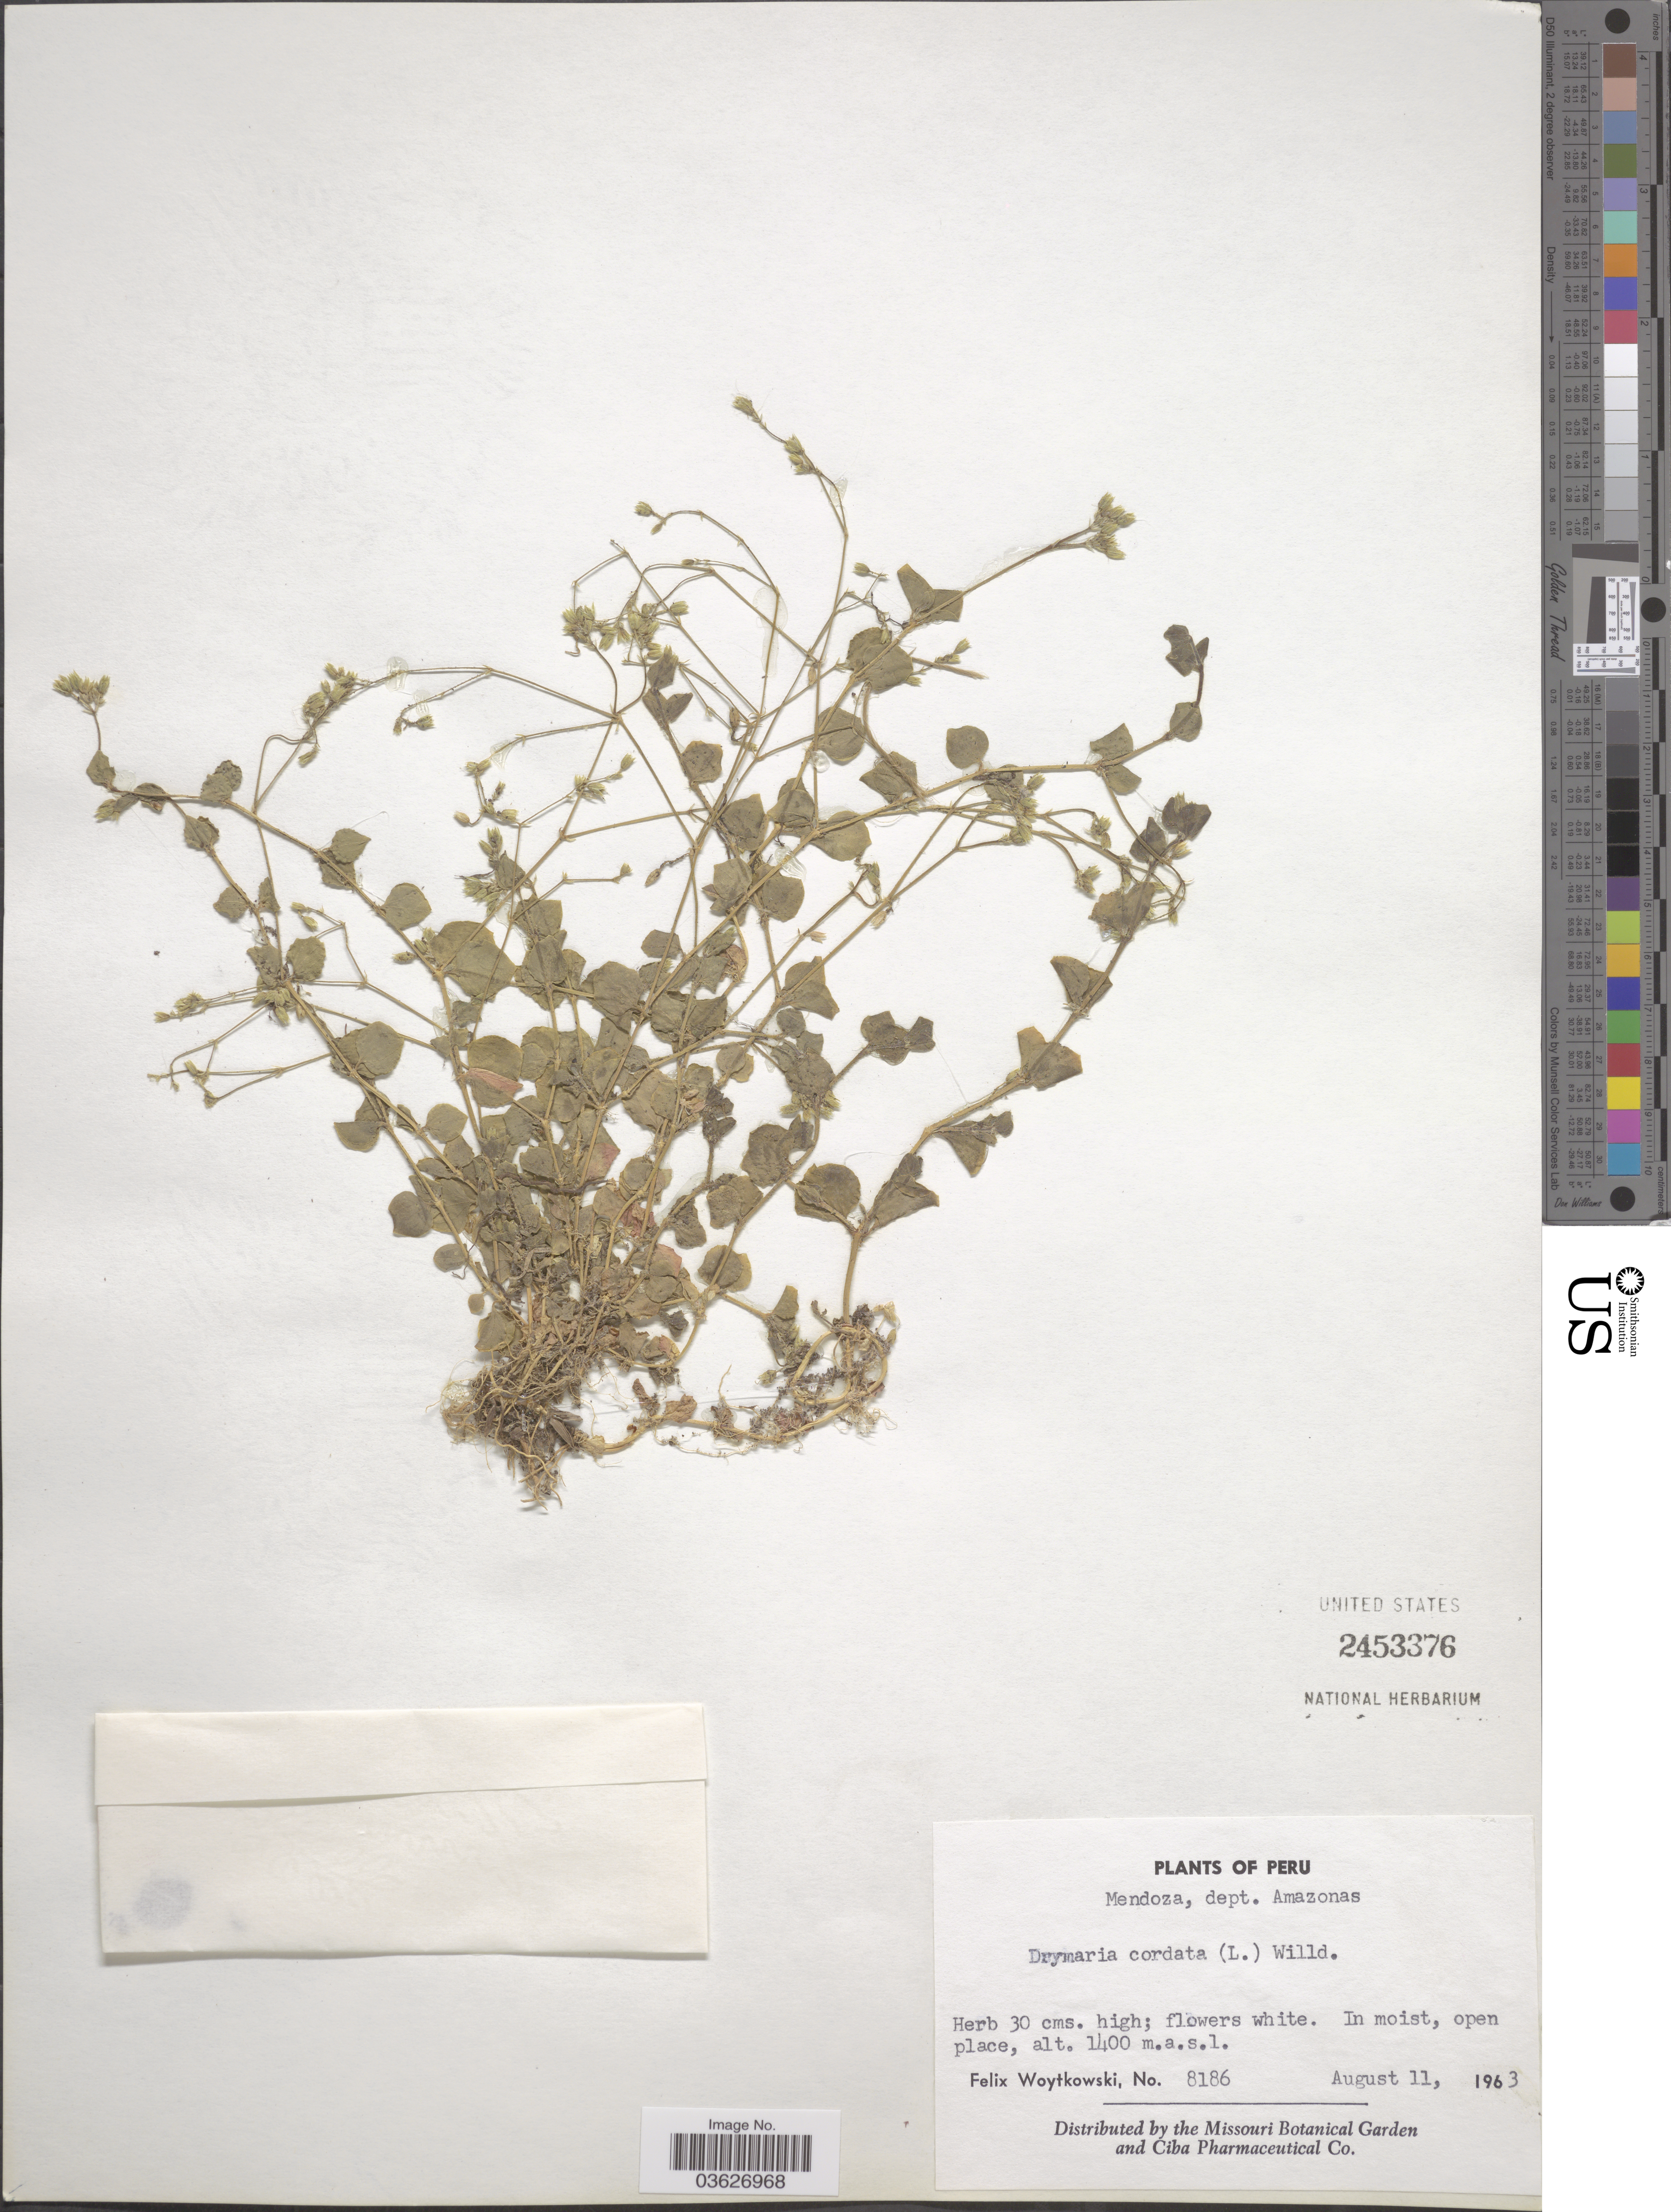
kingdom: Plantae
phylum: Tracheophyta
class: Magnoliopsida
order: Caryophyllales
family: Caryophyllaceae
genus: Drymaria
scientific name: Drymaria cordata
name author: (L.) Willd. ex Schult.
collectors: F. Woytkowski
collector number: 8186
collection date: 1963-08-11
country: Peru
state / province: Amazonas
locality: Mendoza, dept. Amazonas.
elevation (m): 1400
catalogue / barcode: US 2453376